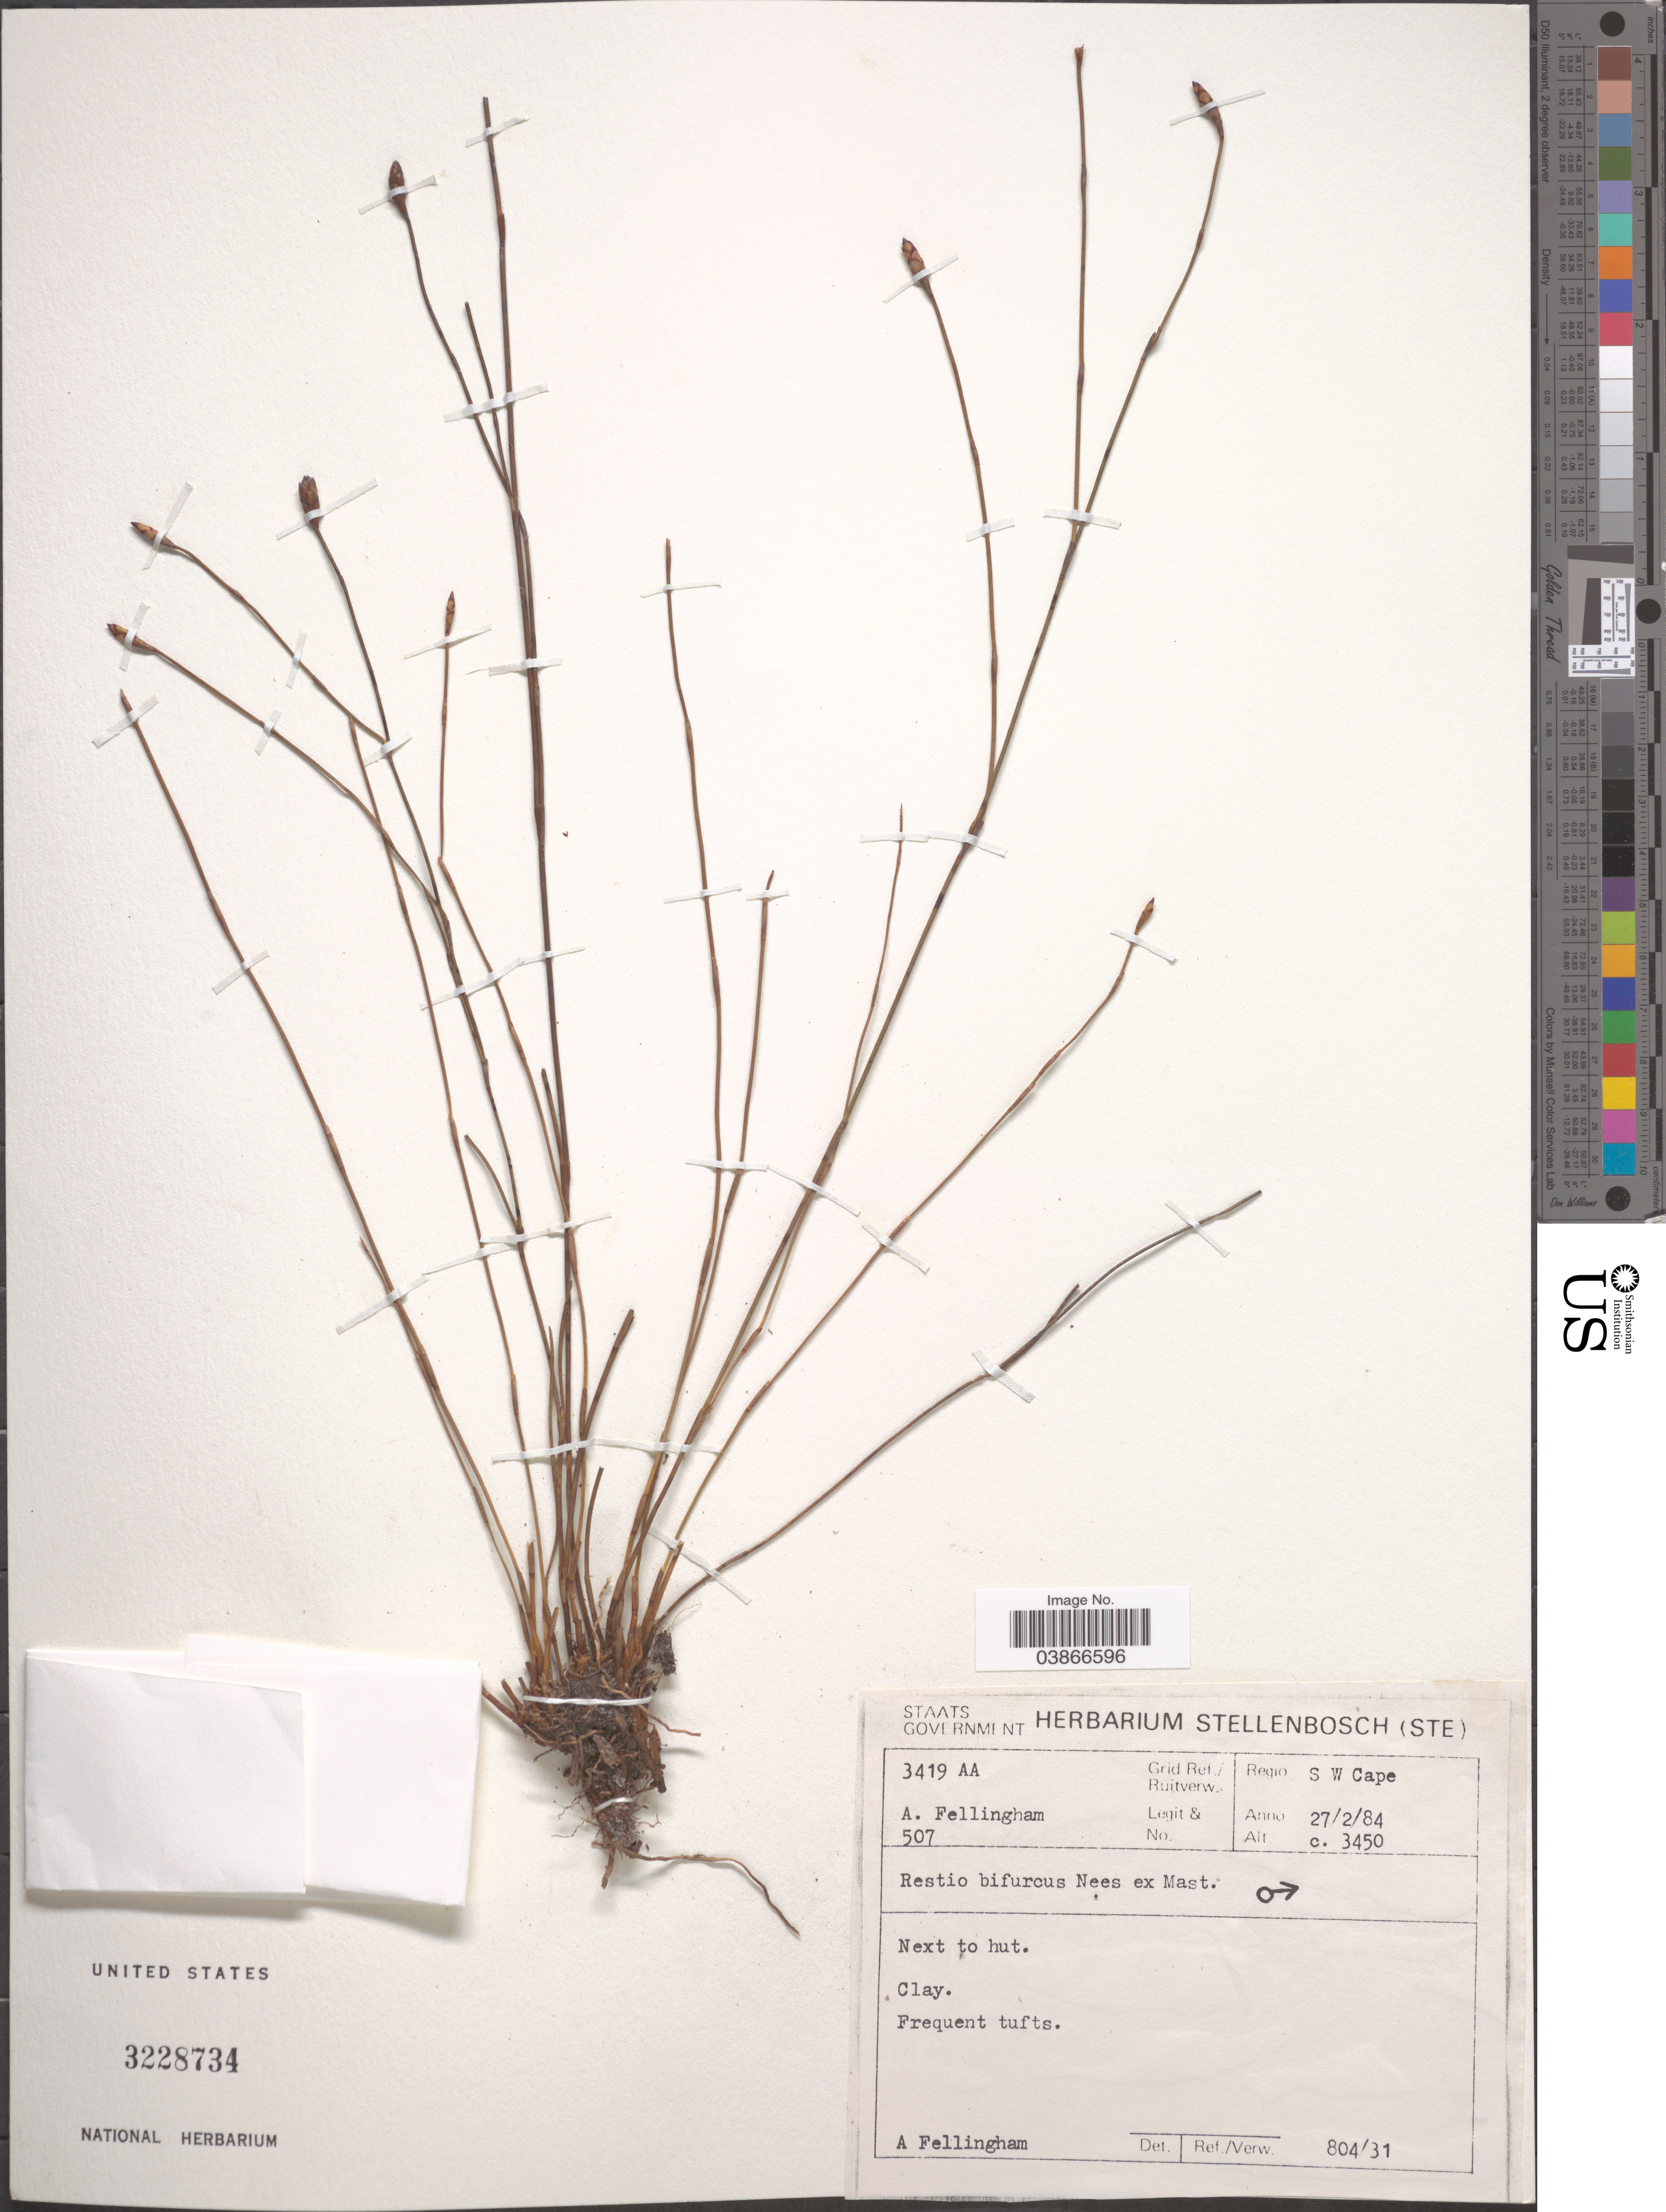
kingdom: Plantae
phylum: Tracheophyta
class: Liliopsida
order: Poales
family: Restionaceae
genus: Restio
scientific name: Restio bifurcus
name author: Nees ex Mast.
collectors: A. Fellingham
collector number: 507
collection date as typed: Transcribed d/m/y: 27/2/84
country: South Africa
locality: Grid Ref./ Ruitverw. 3419 AA. Regio S W Cape. Next to hut.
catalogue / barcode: US 3228734